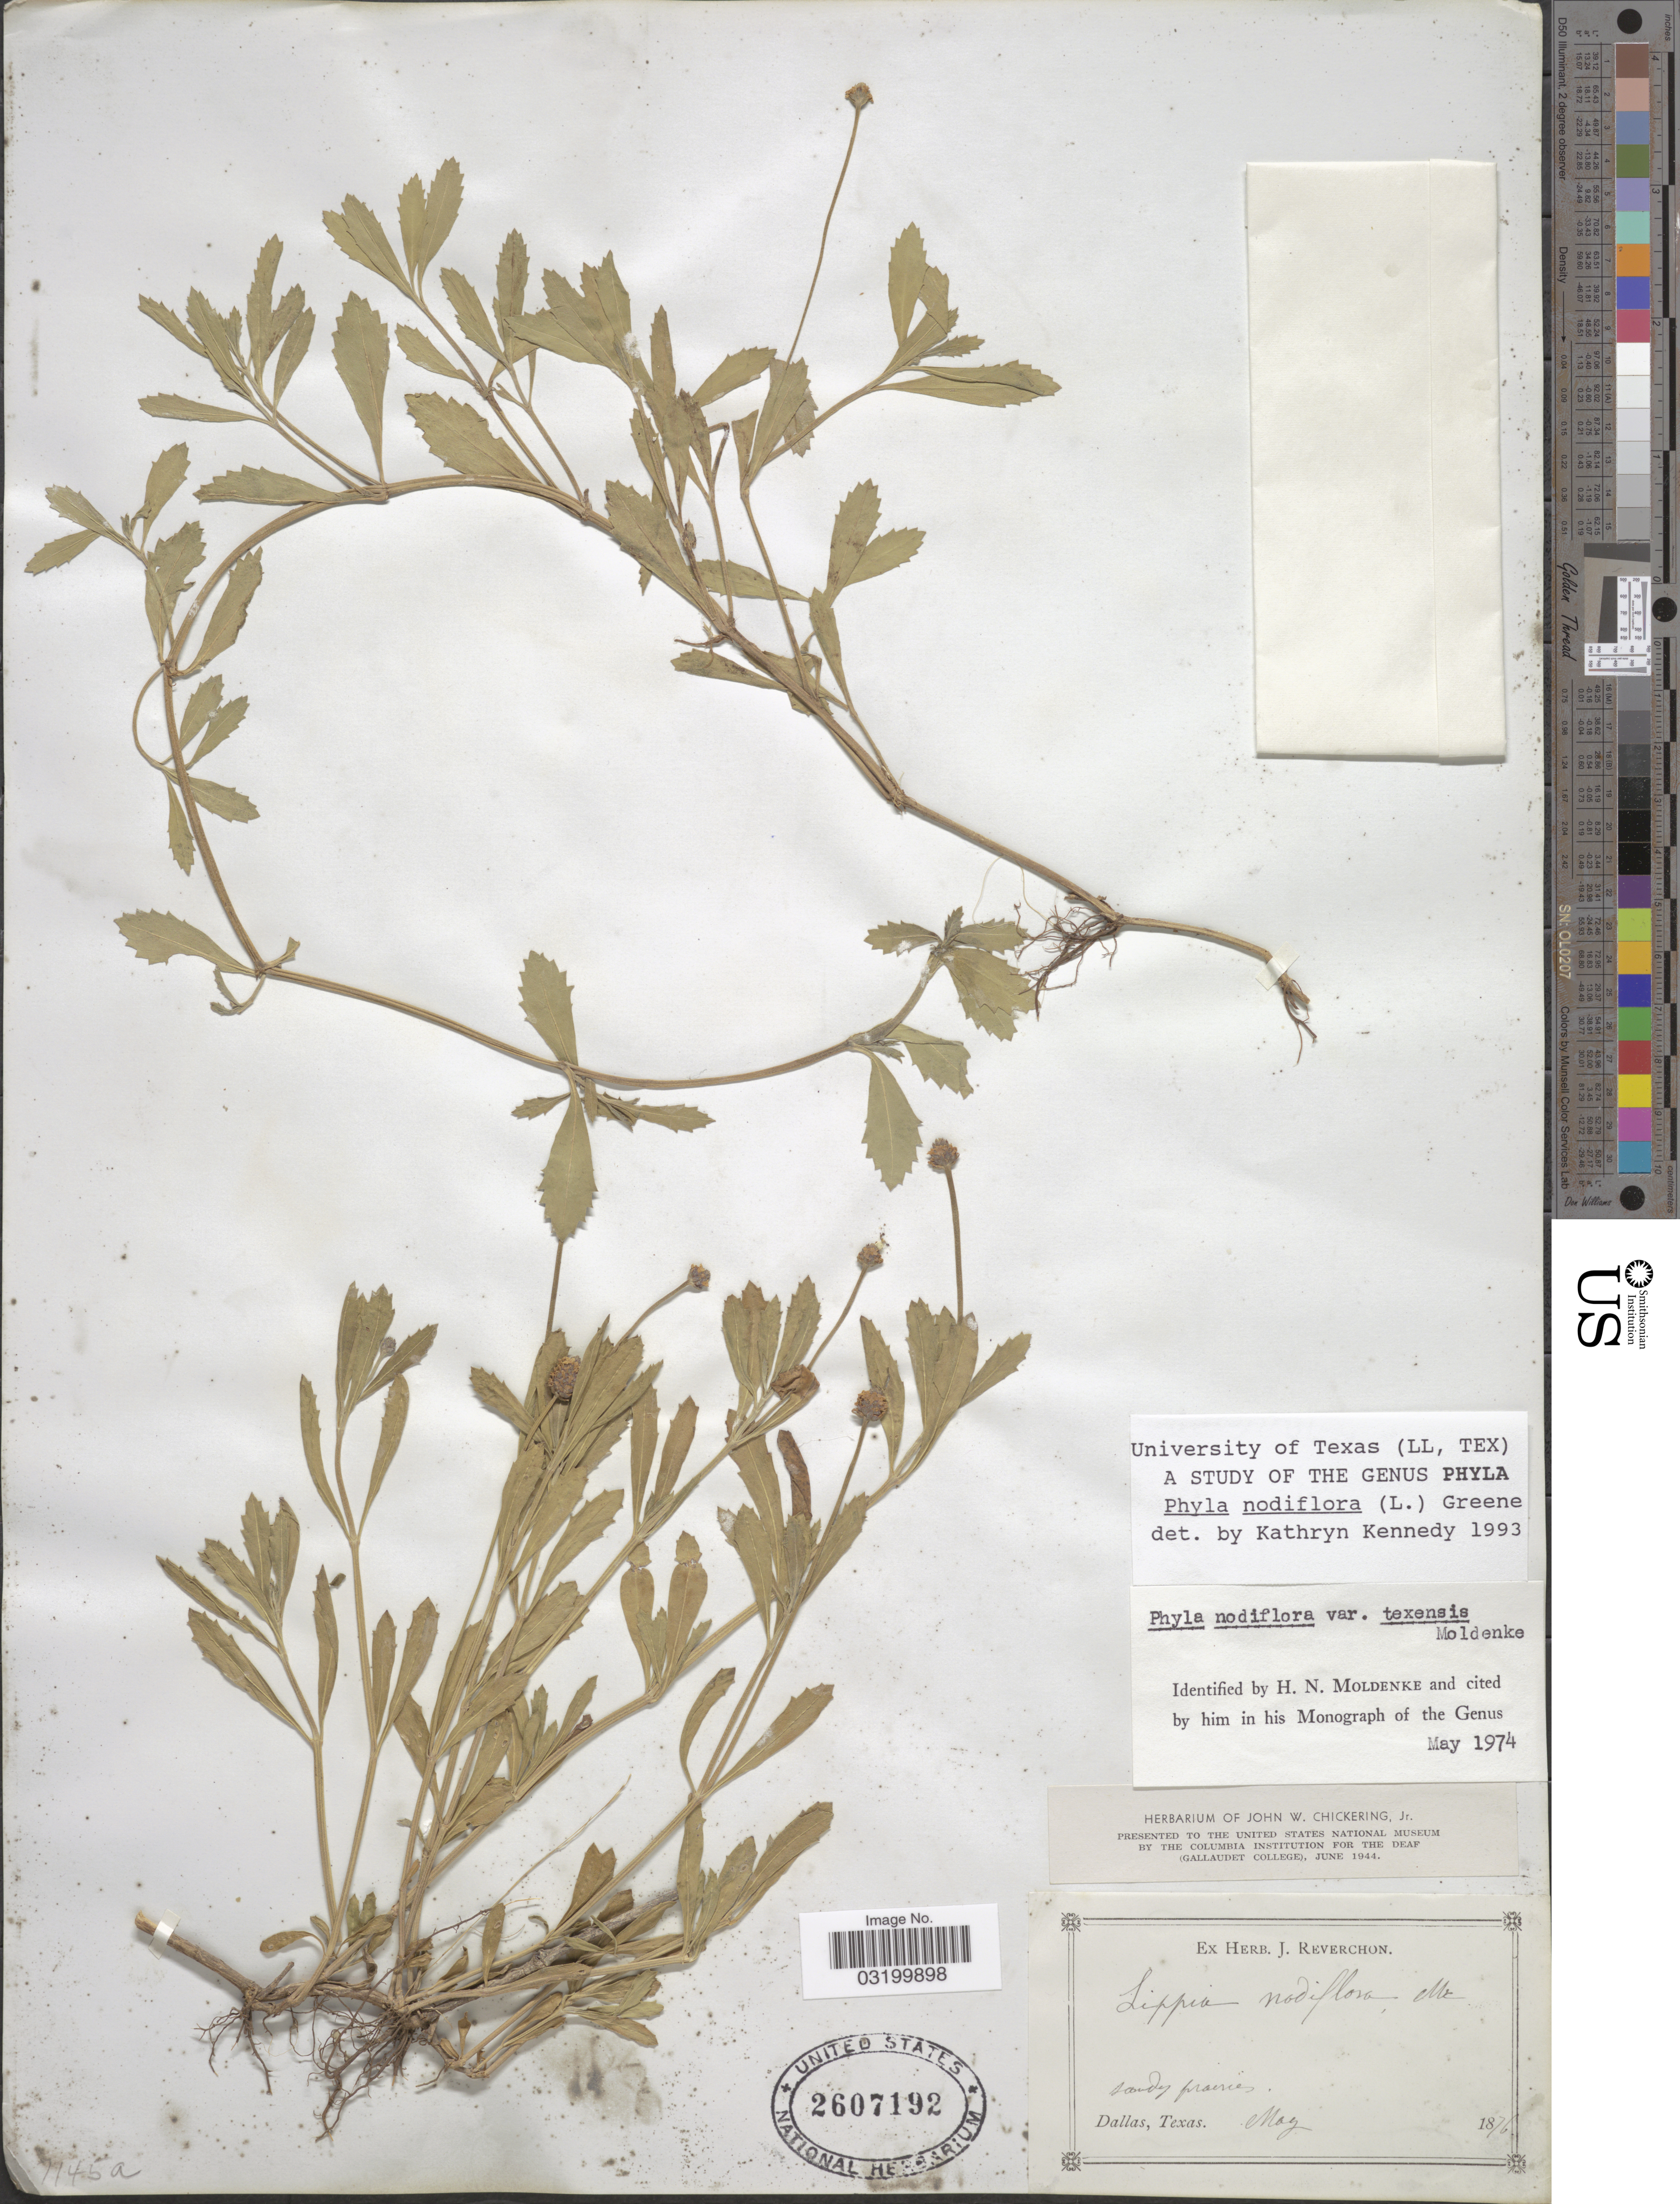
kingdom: Plantae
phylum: Tracheophyta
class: Magnoliopsida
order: Lamiales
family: Verbenaceae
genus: Phyla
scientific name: Phyla nodiflora var. nodiflora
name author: (L.) Greene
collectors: ex herb. J. Reverchon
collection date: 1876-05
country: United States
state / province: Texas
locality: Dallas.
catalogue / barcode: US 2607192